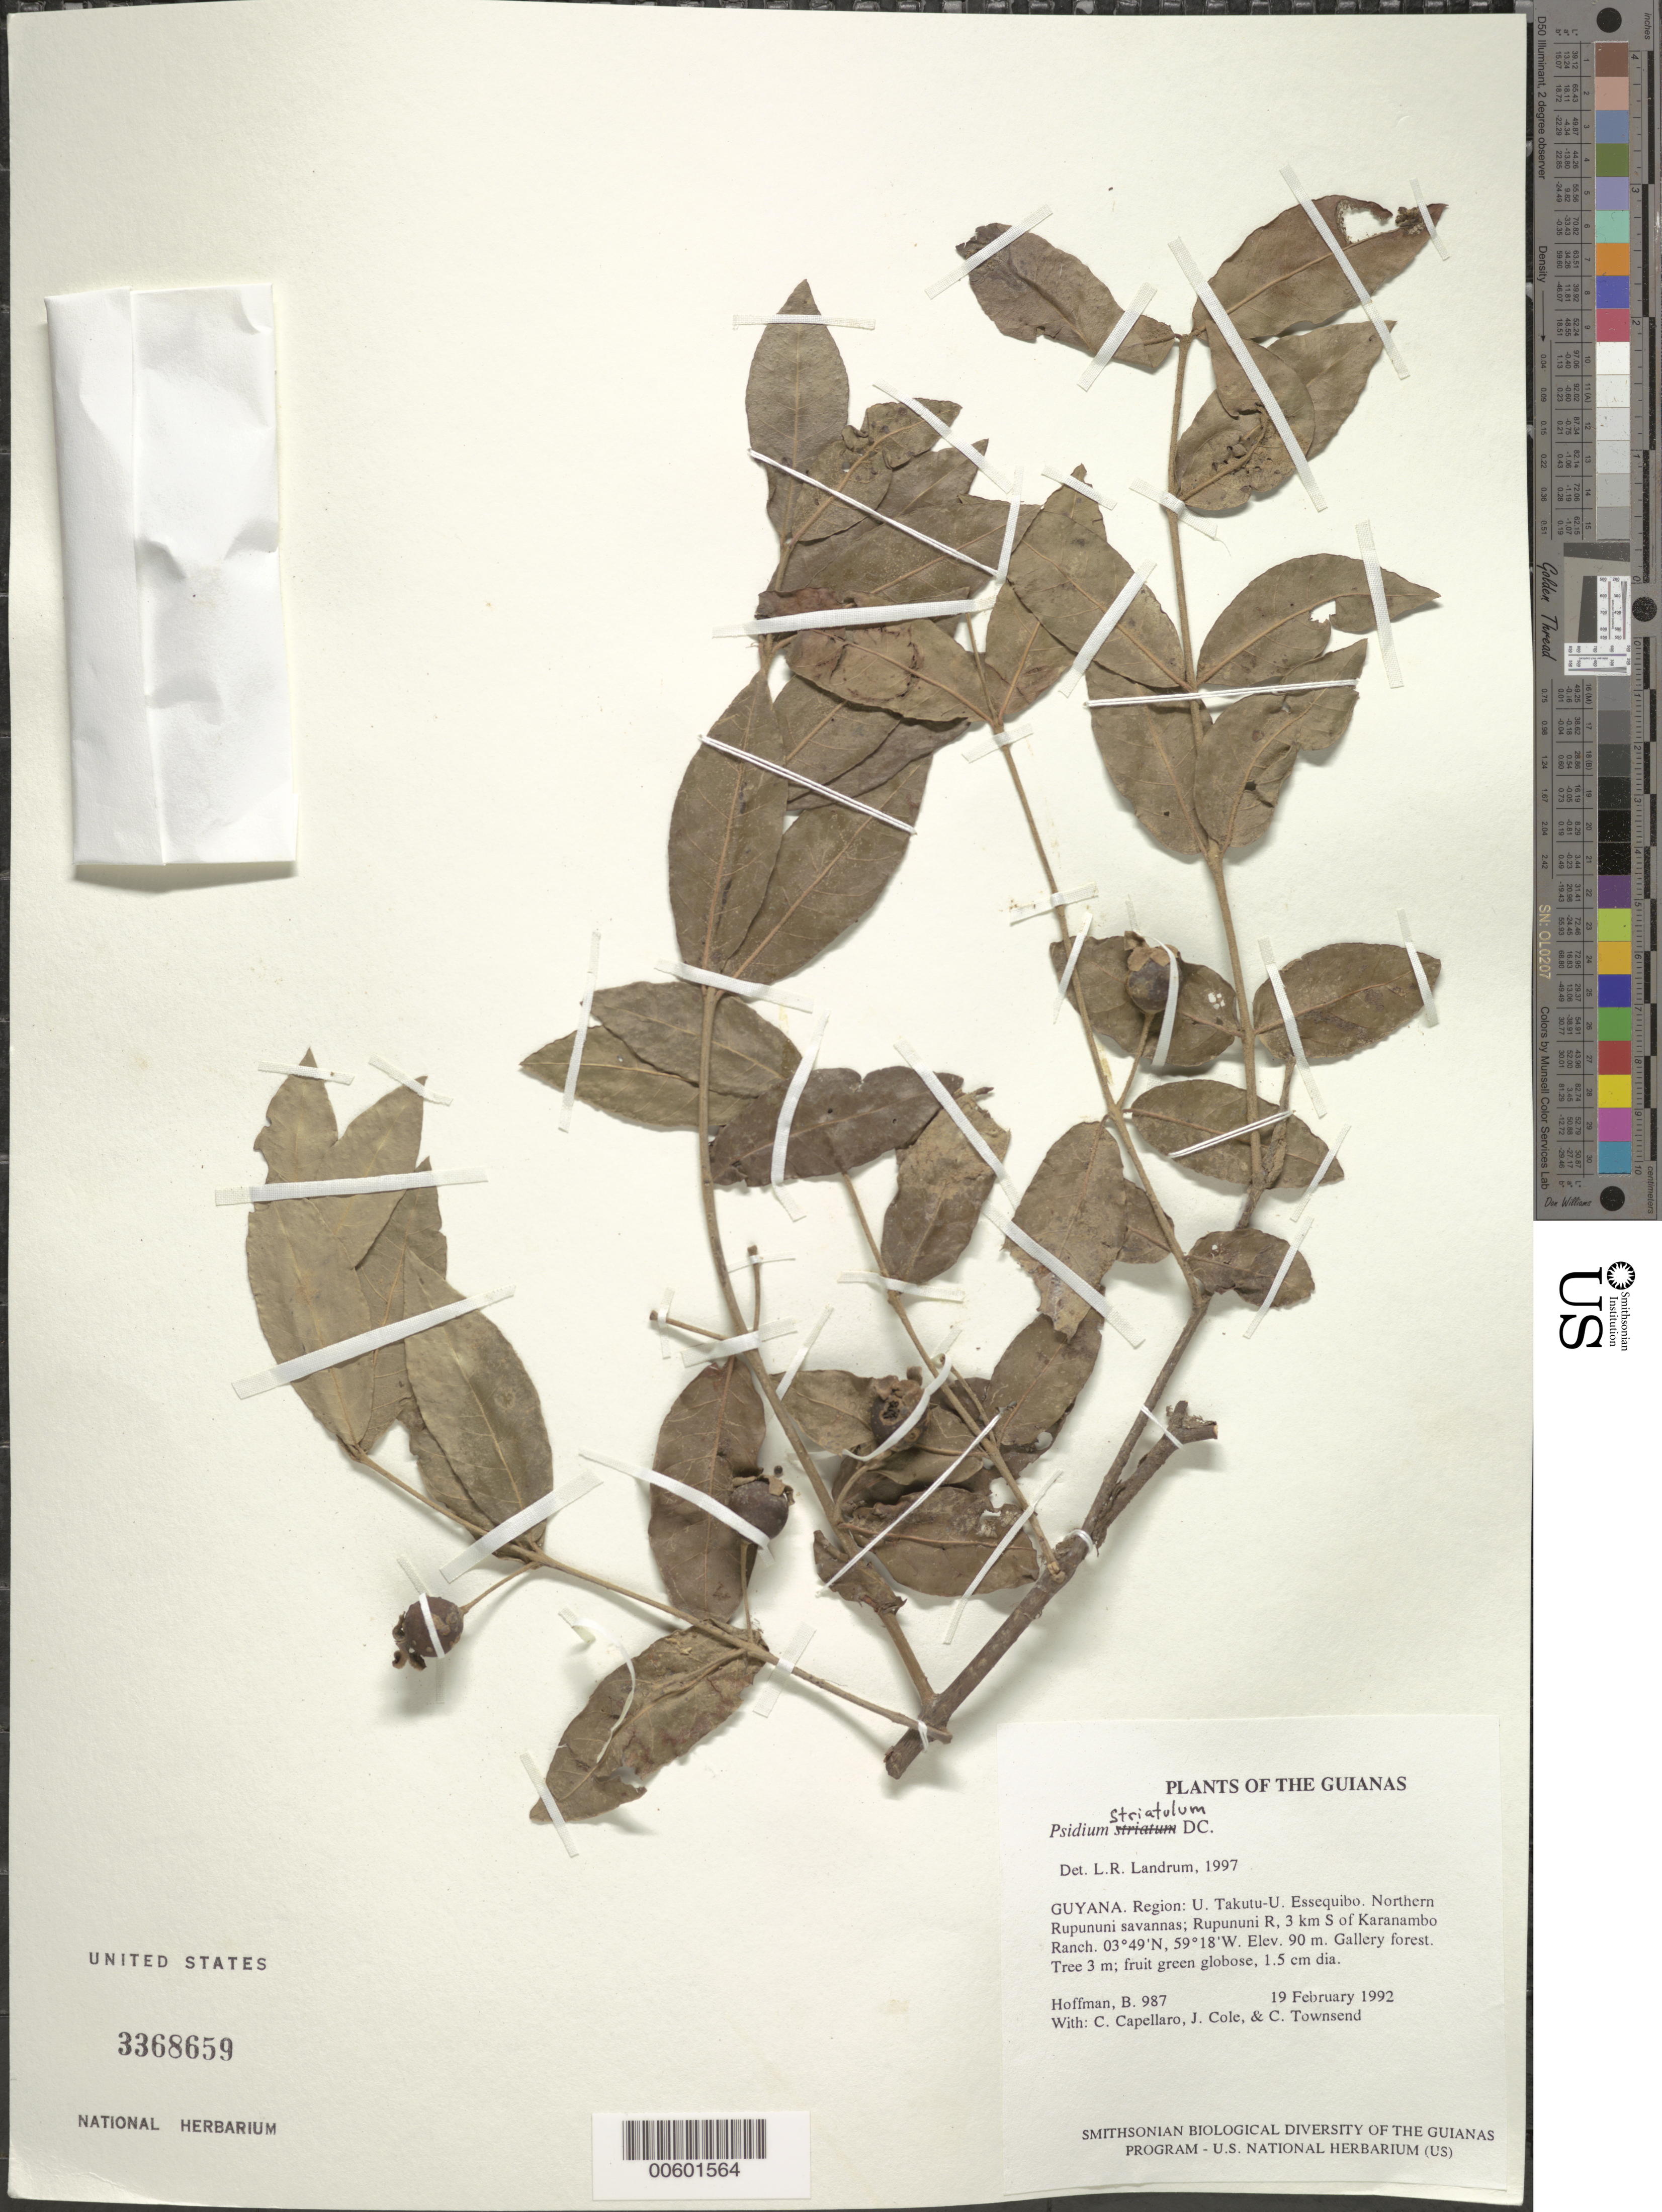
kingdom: Plantae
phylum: Tracheophyta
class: Magnoliopsida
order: Myrtales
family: Myrtaceae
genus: Psidium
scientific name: Psidium striatulum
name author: DC.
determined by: Landrum, L. R.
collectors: B. Hoffman, C. Capellaro, J. Cole & C. Townsend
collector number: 987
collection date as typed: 19 February 1992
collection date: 1992-02-19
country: Guyana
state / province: U. Takutu-U. Essequibo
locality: Northern Rupununi savannas; Rupununi River, 3 km S of Karanambo Ranch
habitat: Gallery forest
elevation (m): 90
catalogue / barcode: US 3368659